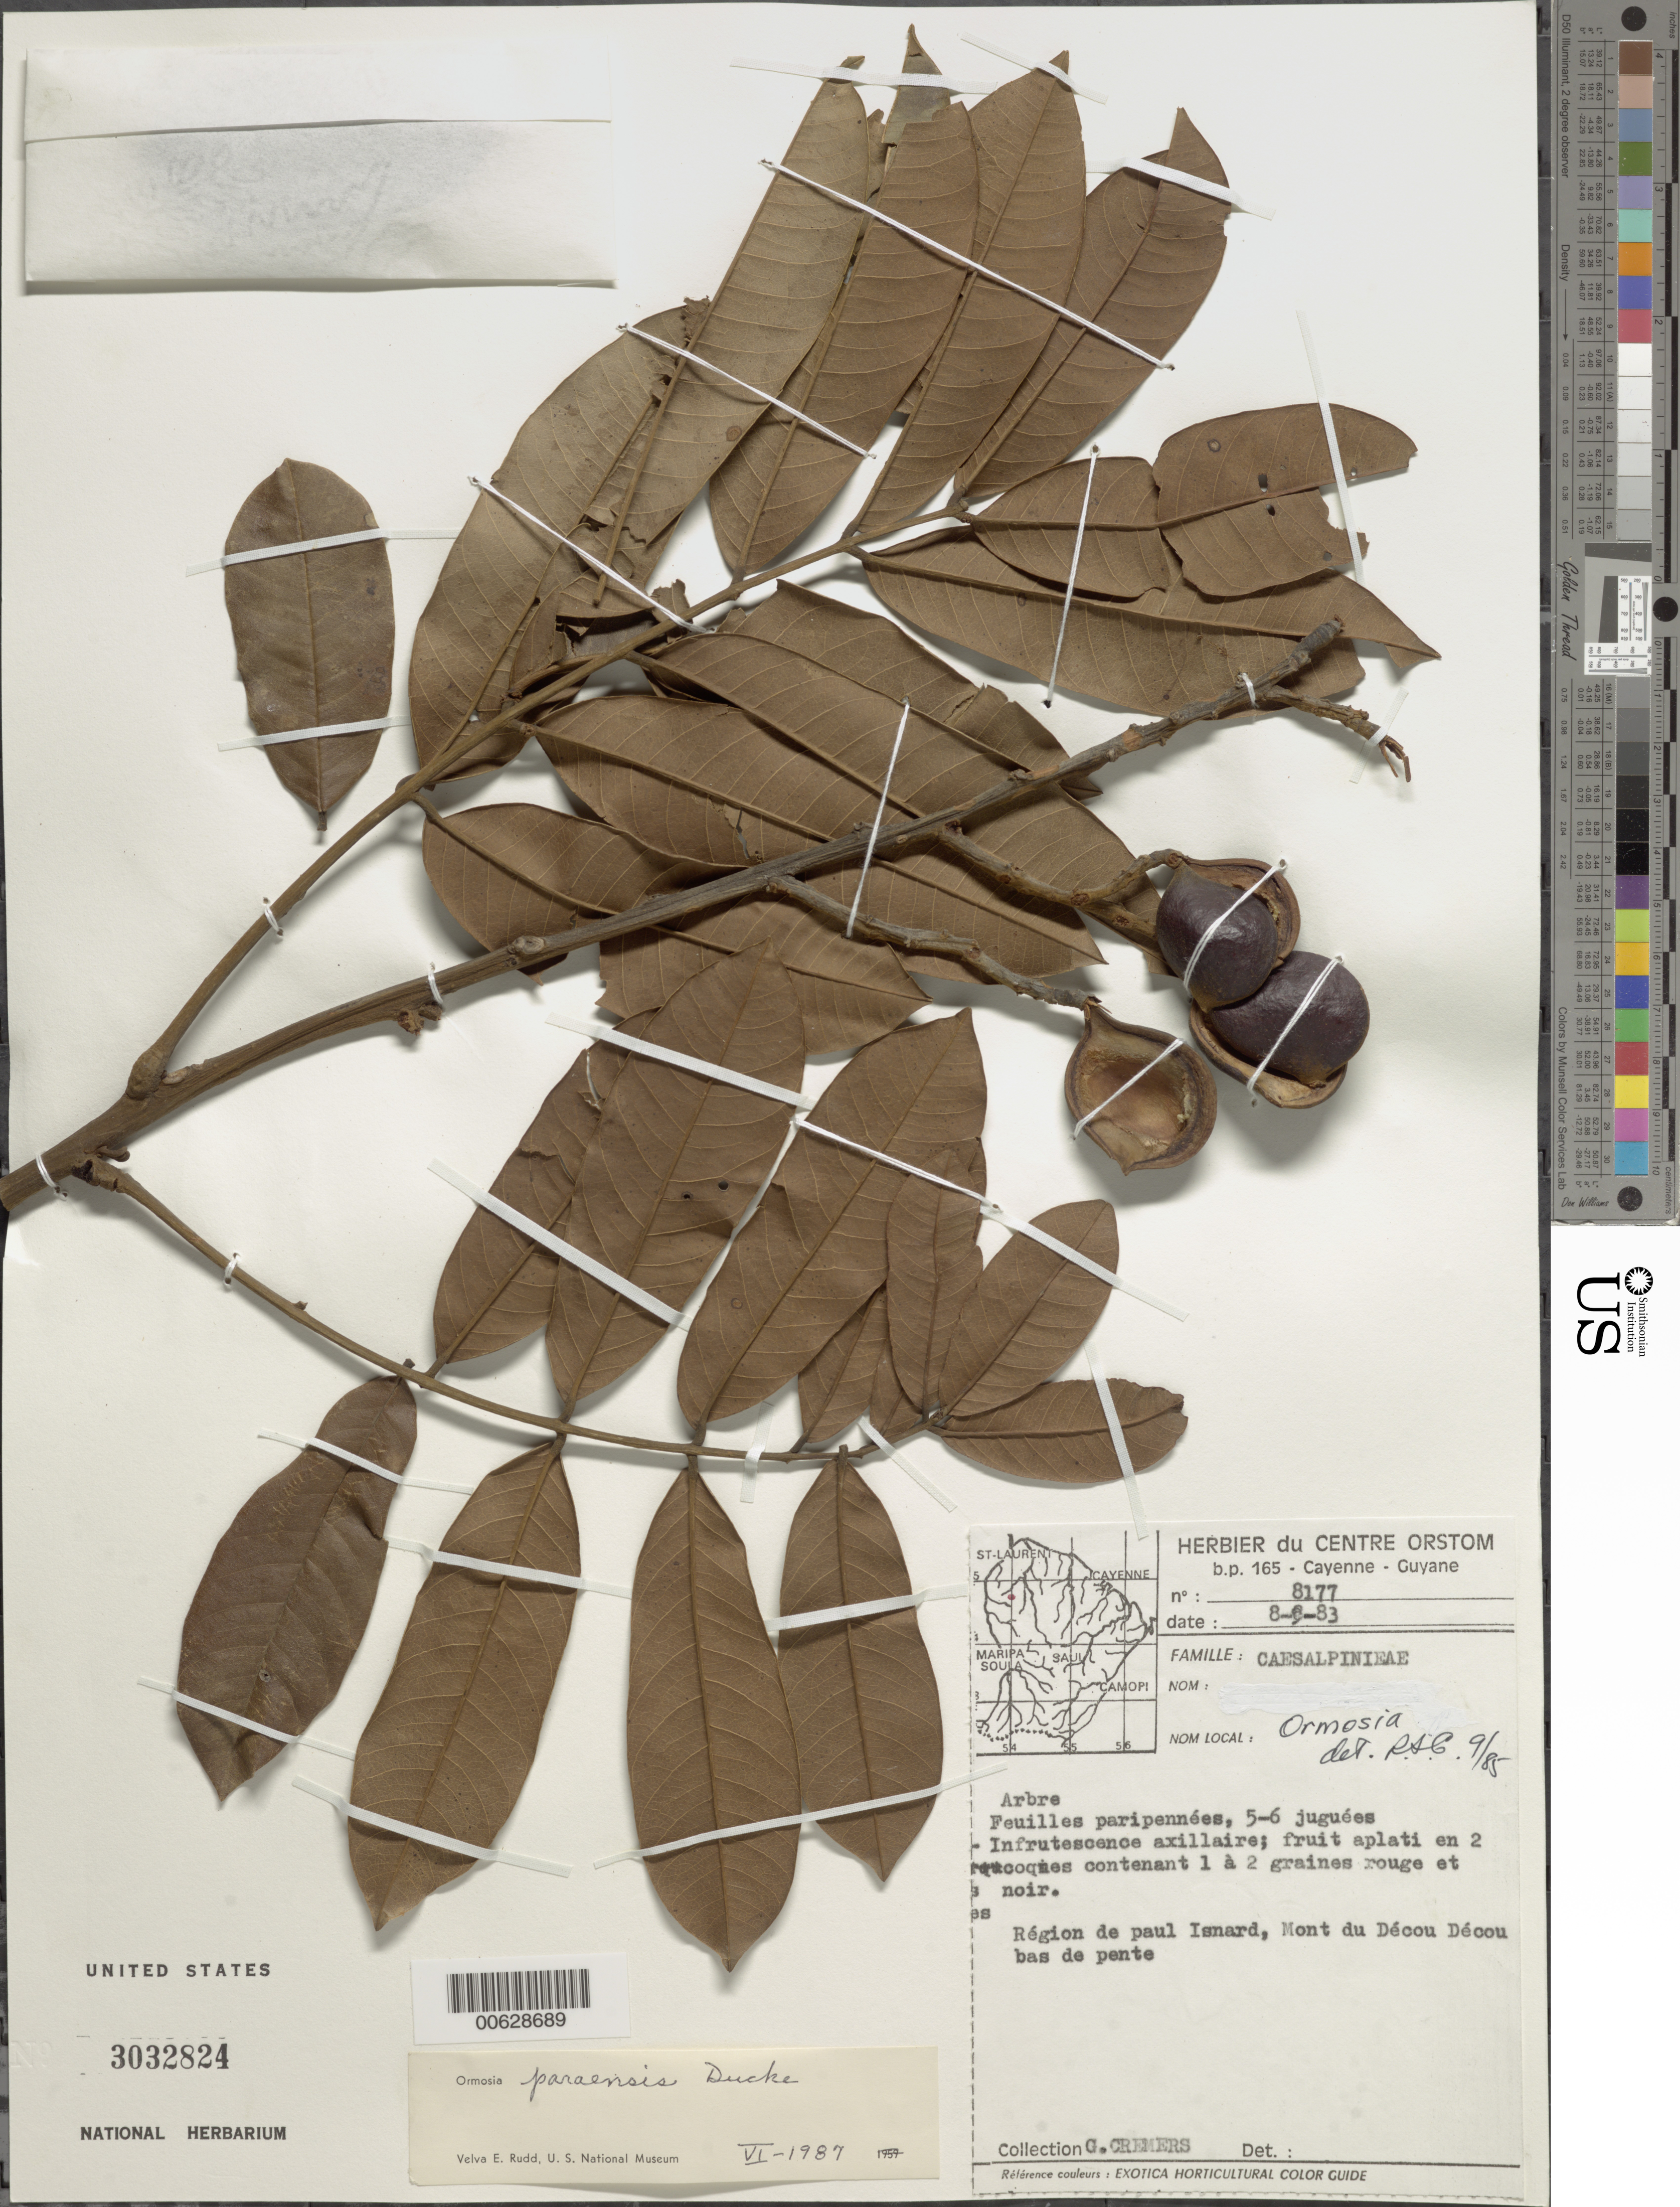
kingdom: Plantae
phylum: Tracheophyta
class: Magnoliopsida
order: Fabales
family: Fabaceae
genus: Ormosia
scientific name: Ormosia paraensis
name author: Ducke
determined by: Rudd, V. E.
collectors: G. Cremers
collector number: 8177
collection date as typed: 8-Aug-83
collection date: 1983-08-08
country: French Guiana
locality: Paul Isnard région, Citron, Mont Décou Décou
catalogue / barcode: US 3032824